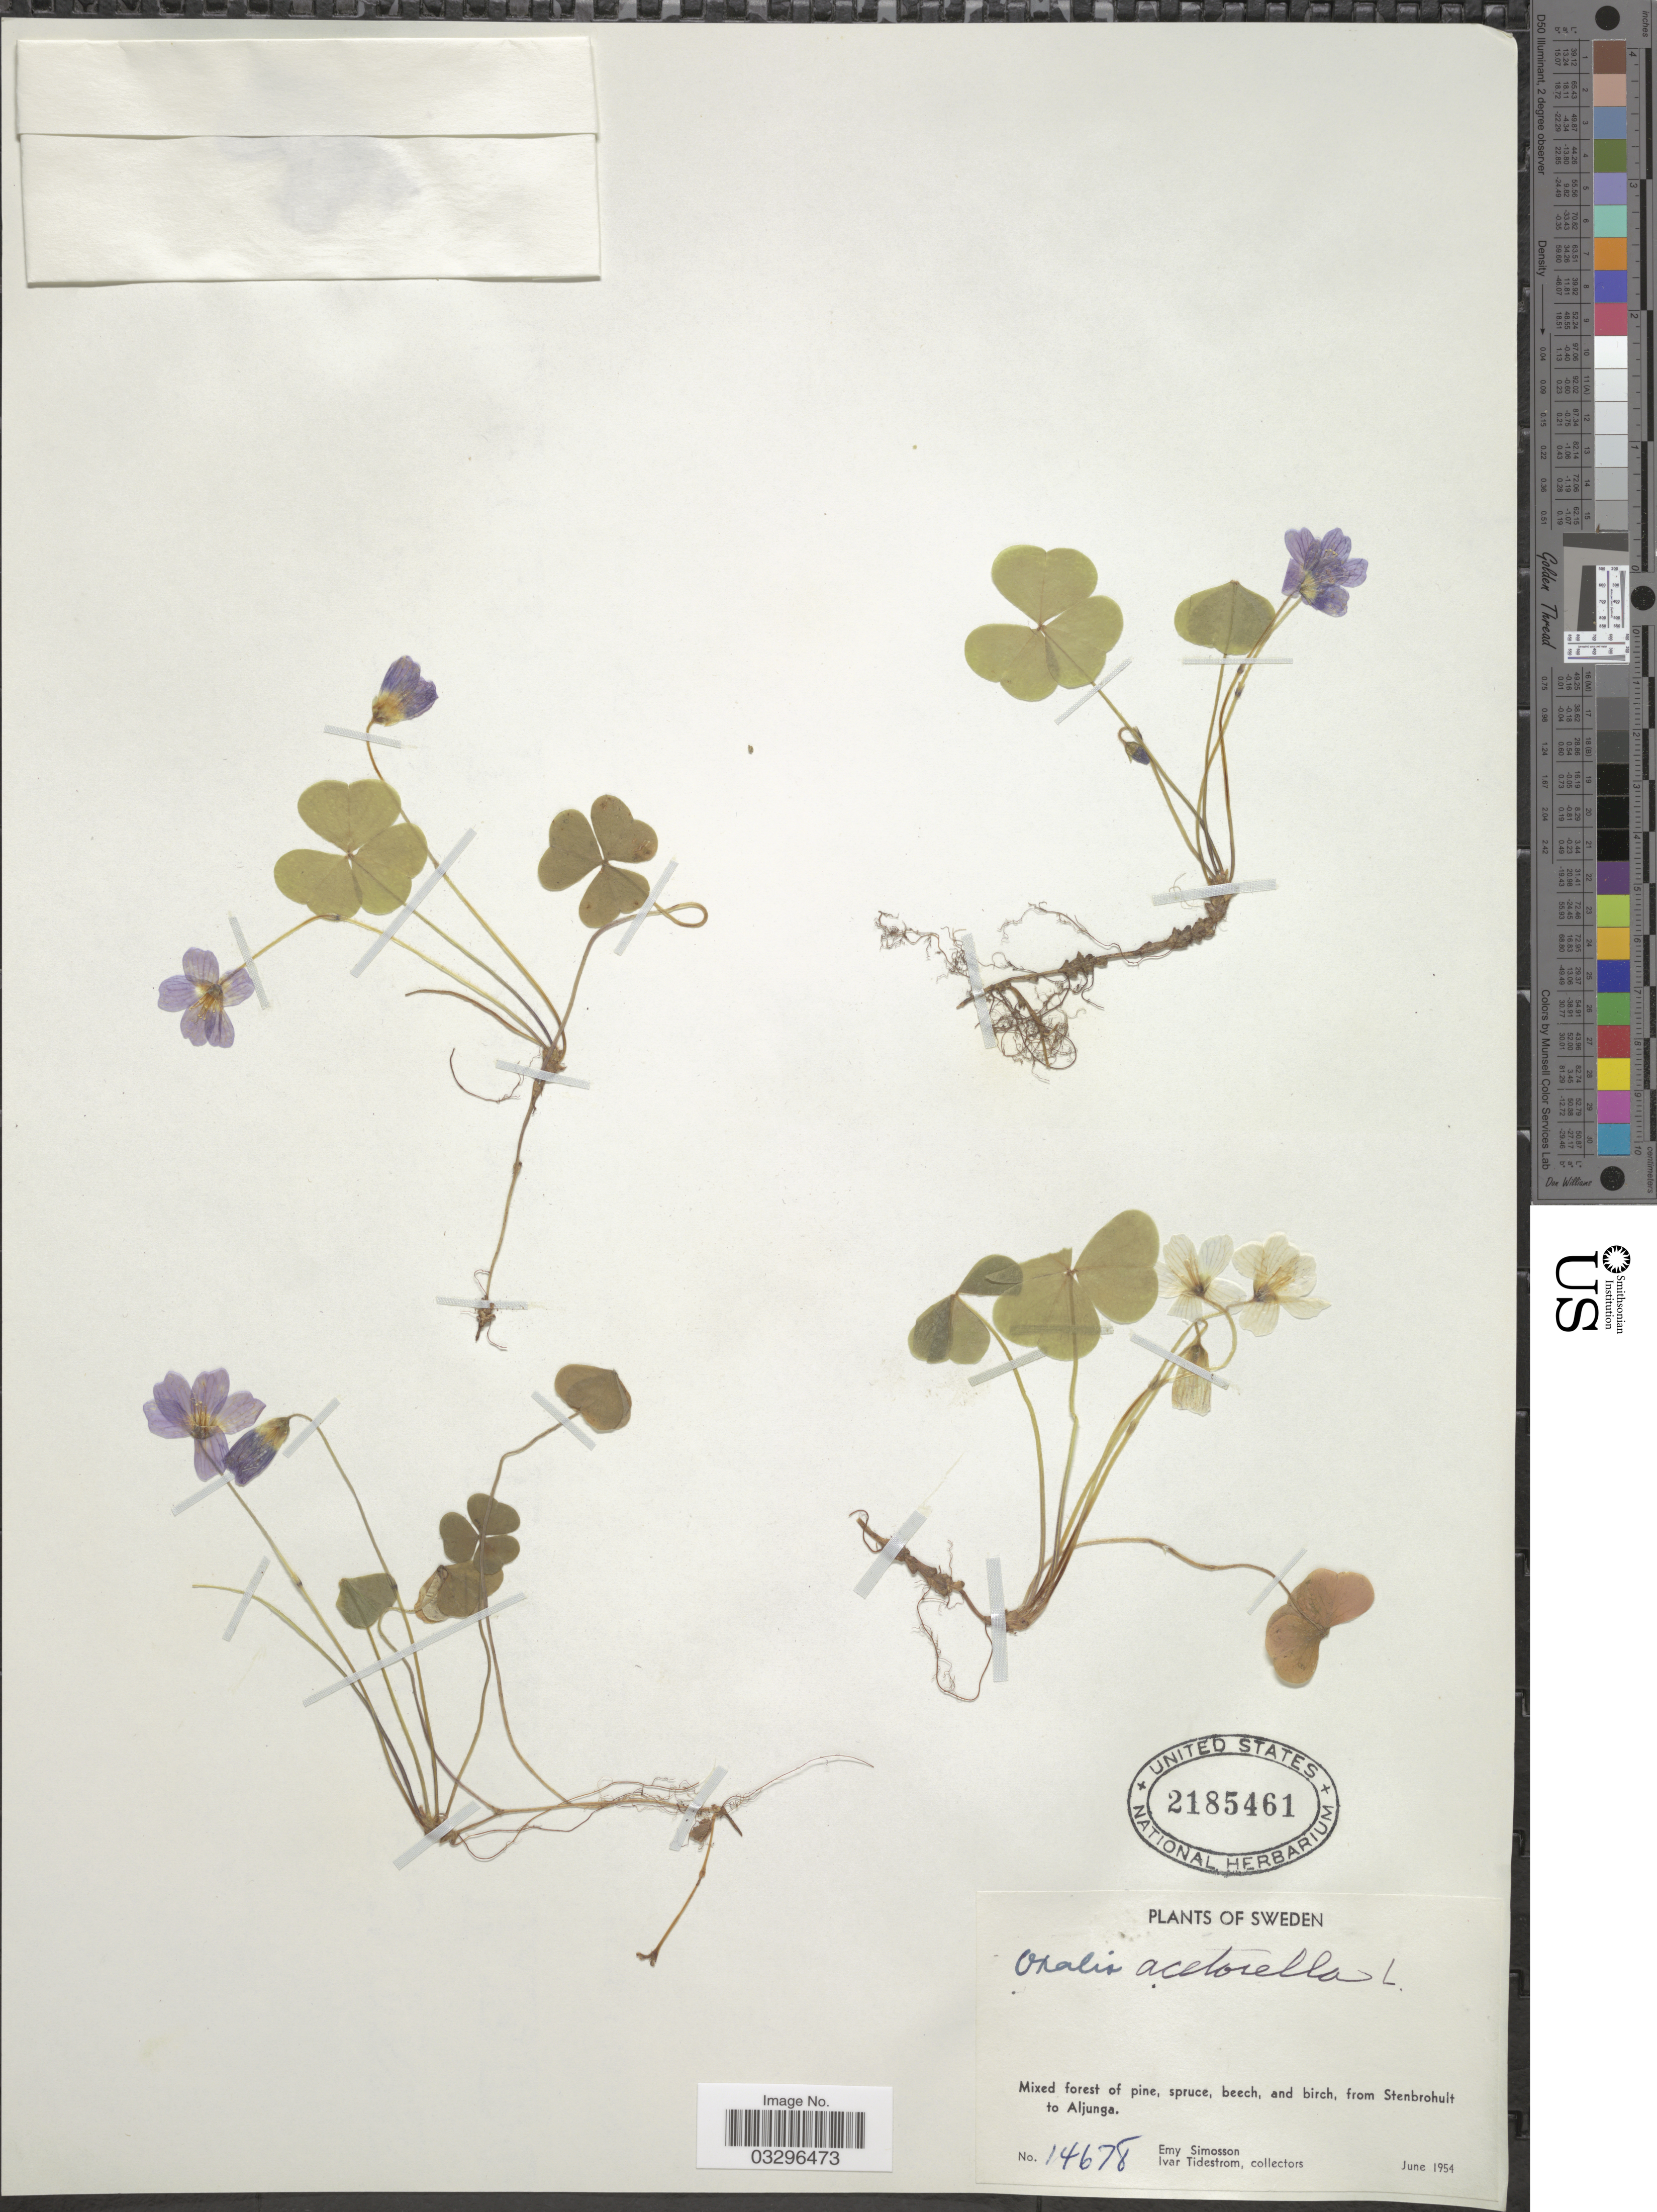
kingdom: Plantae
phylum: Tracheophyta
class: Magnoliopsida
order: Oxalidales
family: Oxalidaceae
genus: Oxalis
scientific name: Oxalis acetosella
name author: L.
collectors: E. Simosson & I. F. Tidestrom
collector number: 14678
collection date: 1954-06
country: Sweden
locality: From Stenbrohult to Aljunga.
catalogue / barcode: US 2185461